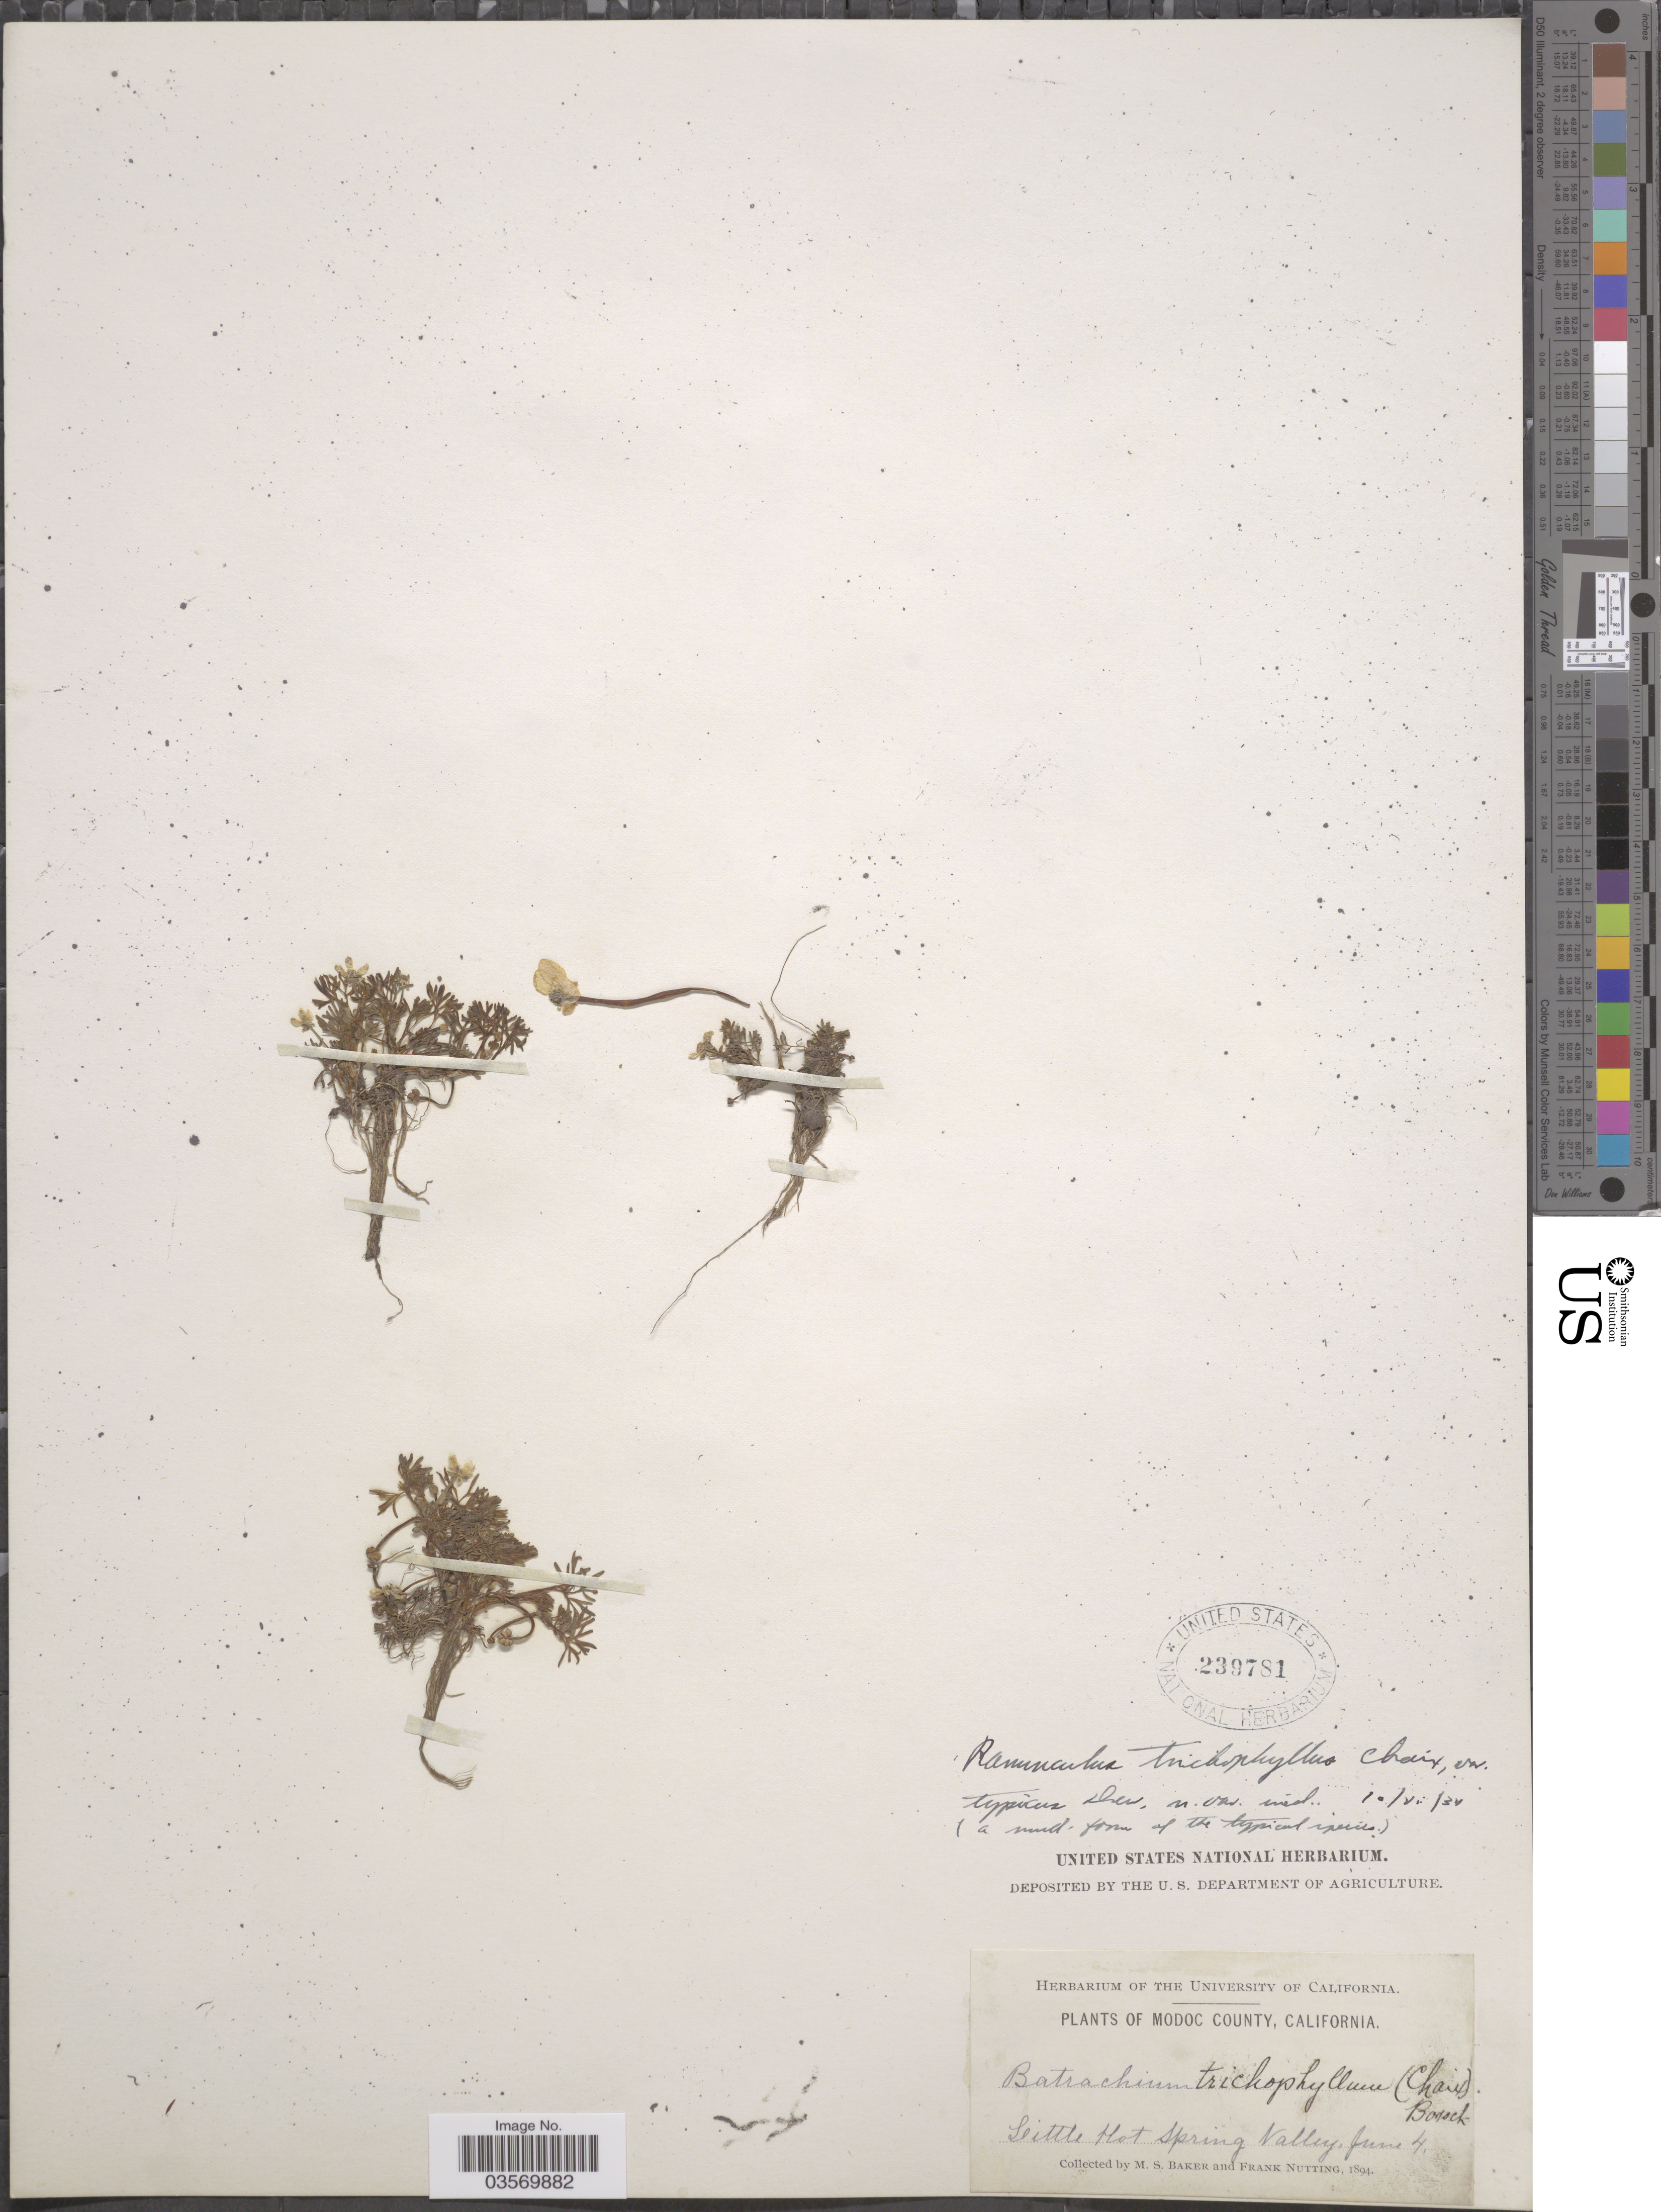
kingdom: Plantae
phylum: Tracheophyta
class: Magnoliopsida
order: Ranunculales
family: Ranunculaceae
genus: Ranunculus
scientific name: Ranunculus trichophyllus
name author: Chaix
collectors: M. S. Baker & F. Nutting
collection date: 1894-06-04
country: United States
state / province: California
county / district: Modoc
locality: Modoc County. Little Hot Spring Valley.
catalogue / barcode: US 239781